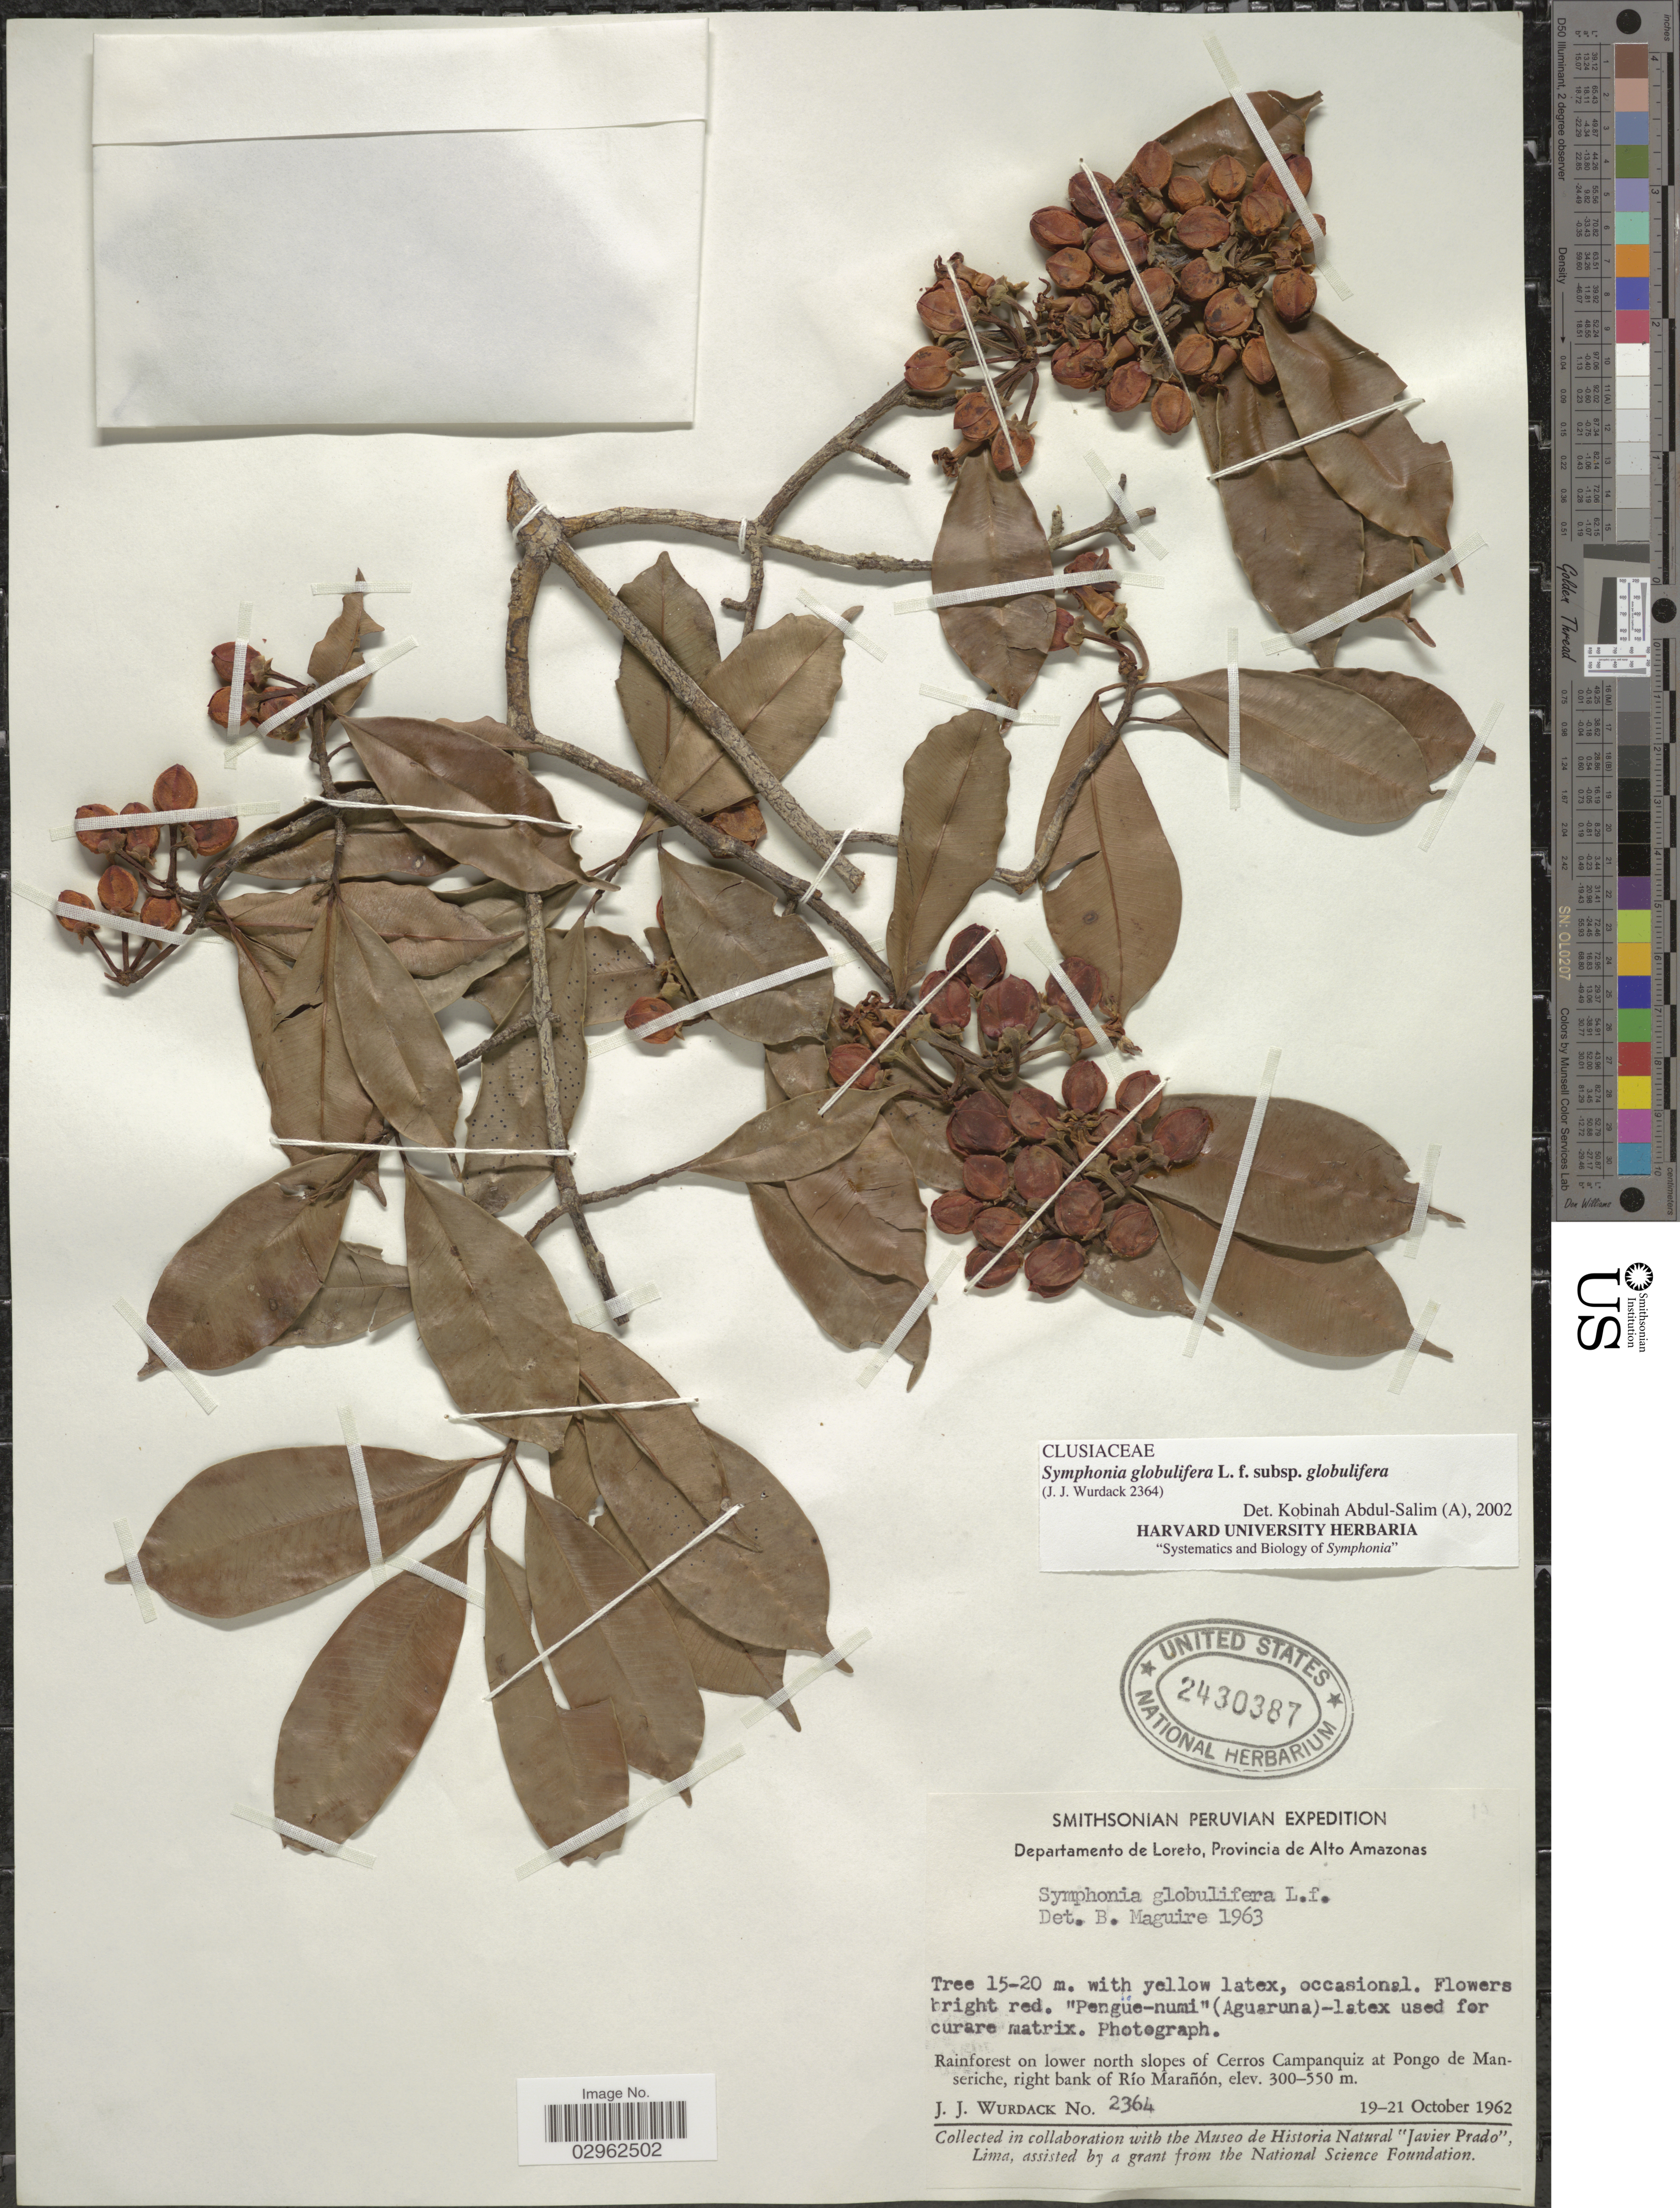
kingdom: Plantae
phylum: Tracheophyta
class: Magnoliopsida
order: Malpighiales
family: Clusiaceae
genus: Symphonia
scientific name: Symphonia globulifera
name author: L. f.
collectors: J. J. Wurdack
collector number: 2364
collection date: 1962-10-19/1962-10-21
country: Peru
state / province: Loreto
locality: Departamento de Loreto, Provincia de Alto Amazonas. Rainforest on lower north slopes of Cerros Campanquiz at Pongo de Manseriche, right bank of Río Marañón.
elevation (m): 300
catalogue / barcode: US 2430387